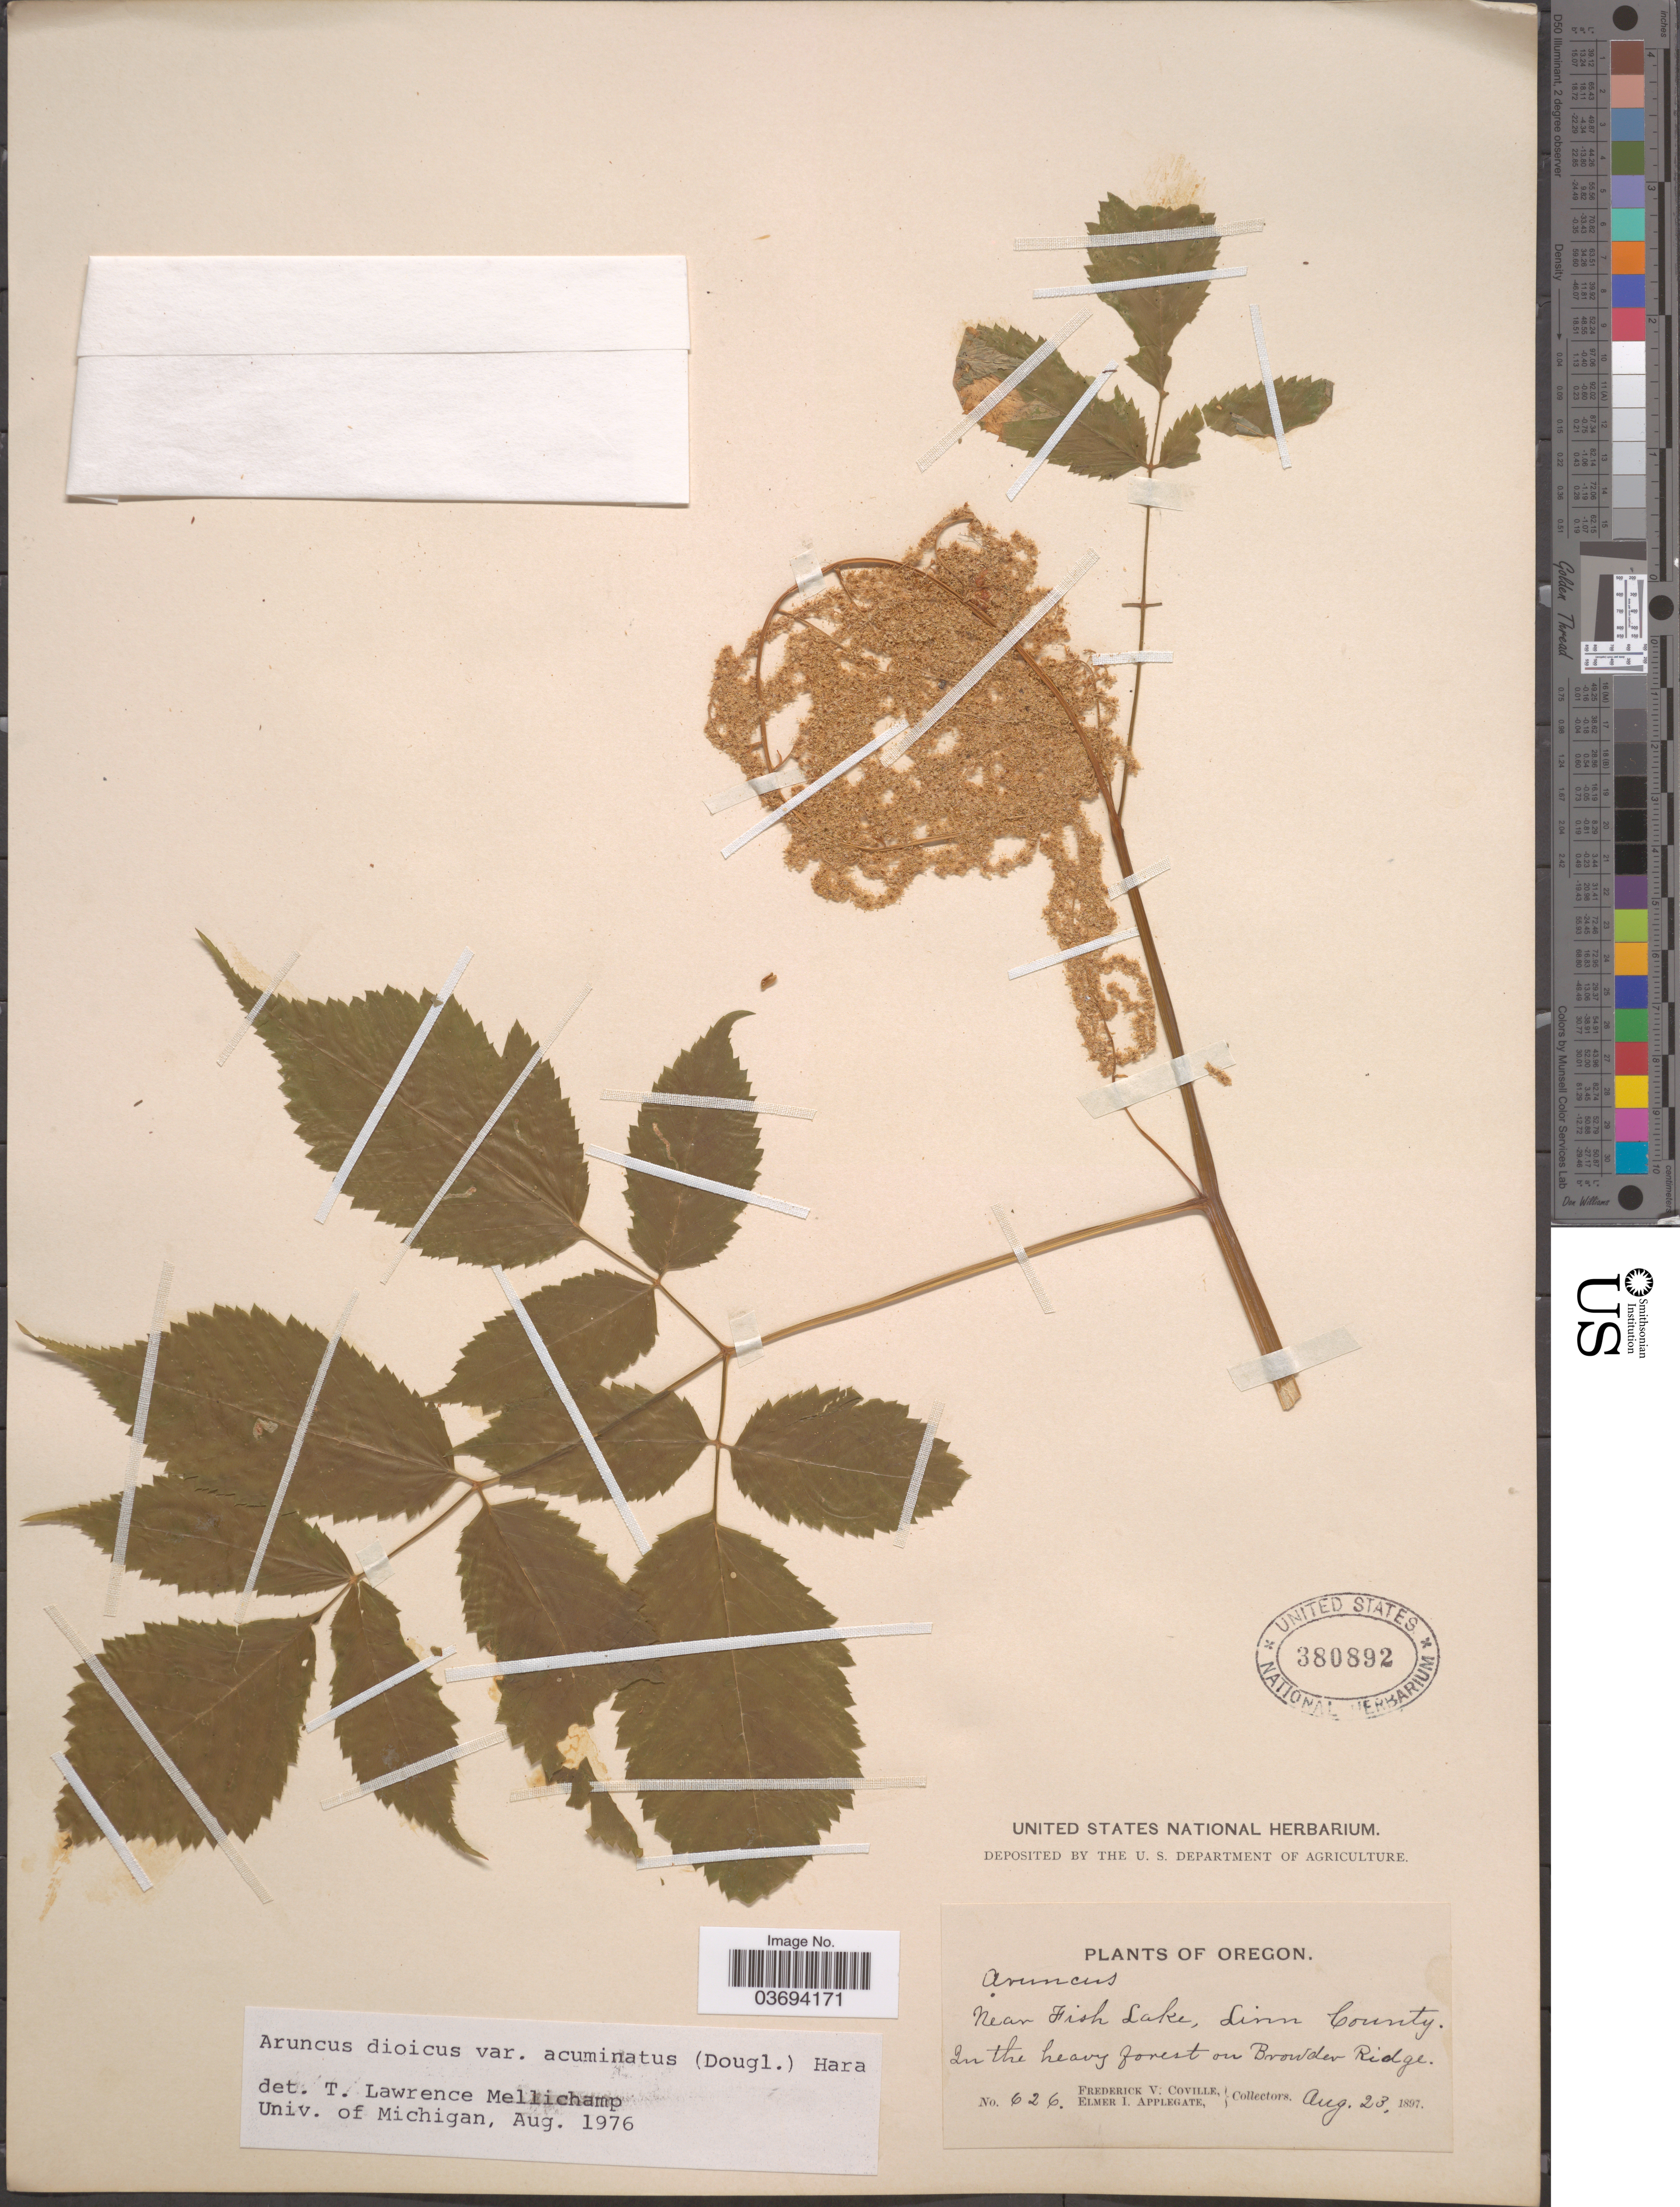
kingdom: Plantae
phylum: Tracheophyta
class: Magnoliopsida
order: Rosales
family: Rosaceae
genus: Aruncus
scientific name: Aruncus dioicus var. acuminatus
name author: (Rydb.) H. Hara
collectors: F. V. Coville & E. I. Applegate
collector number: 626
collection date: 1897-08-23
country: United States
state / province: Oregon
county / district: Linn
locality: Near Fish Lake, Linn County. In the heavy forest on Browder Ridge.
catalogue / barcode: US 380892